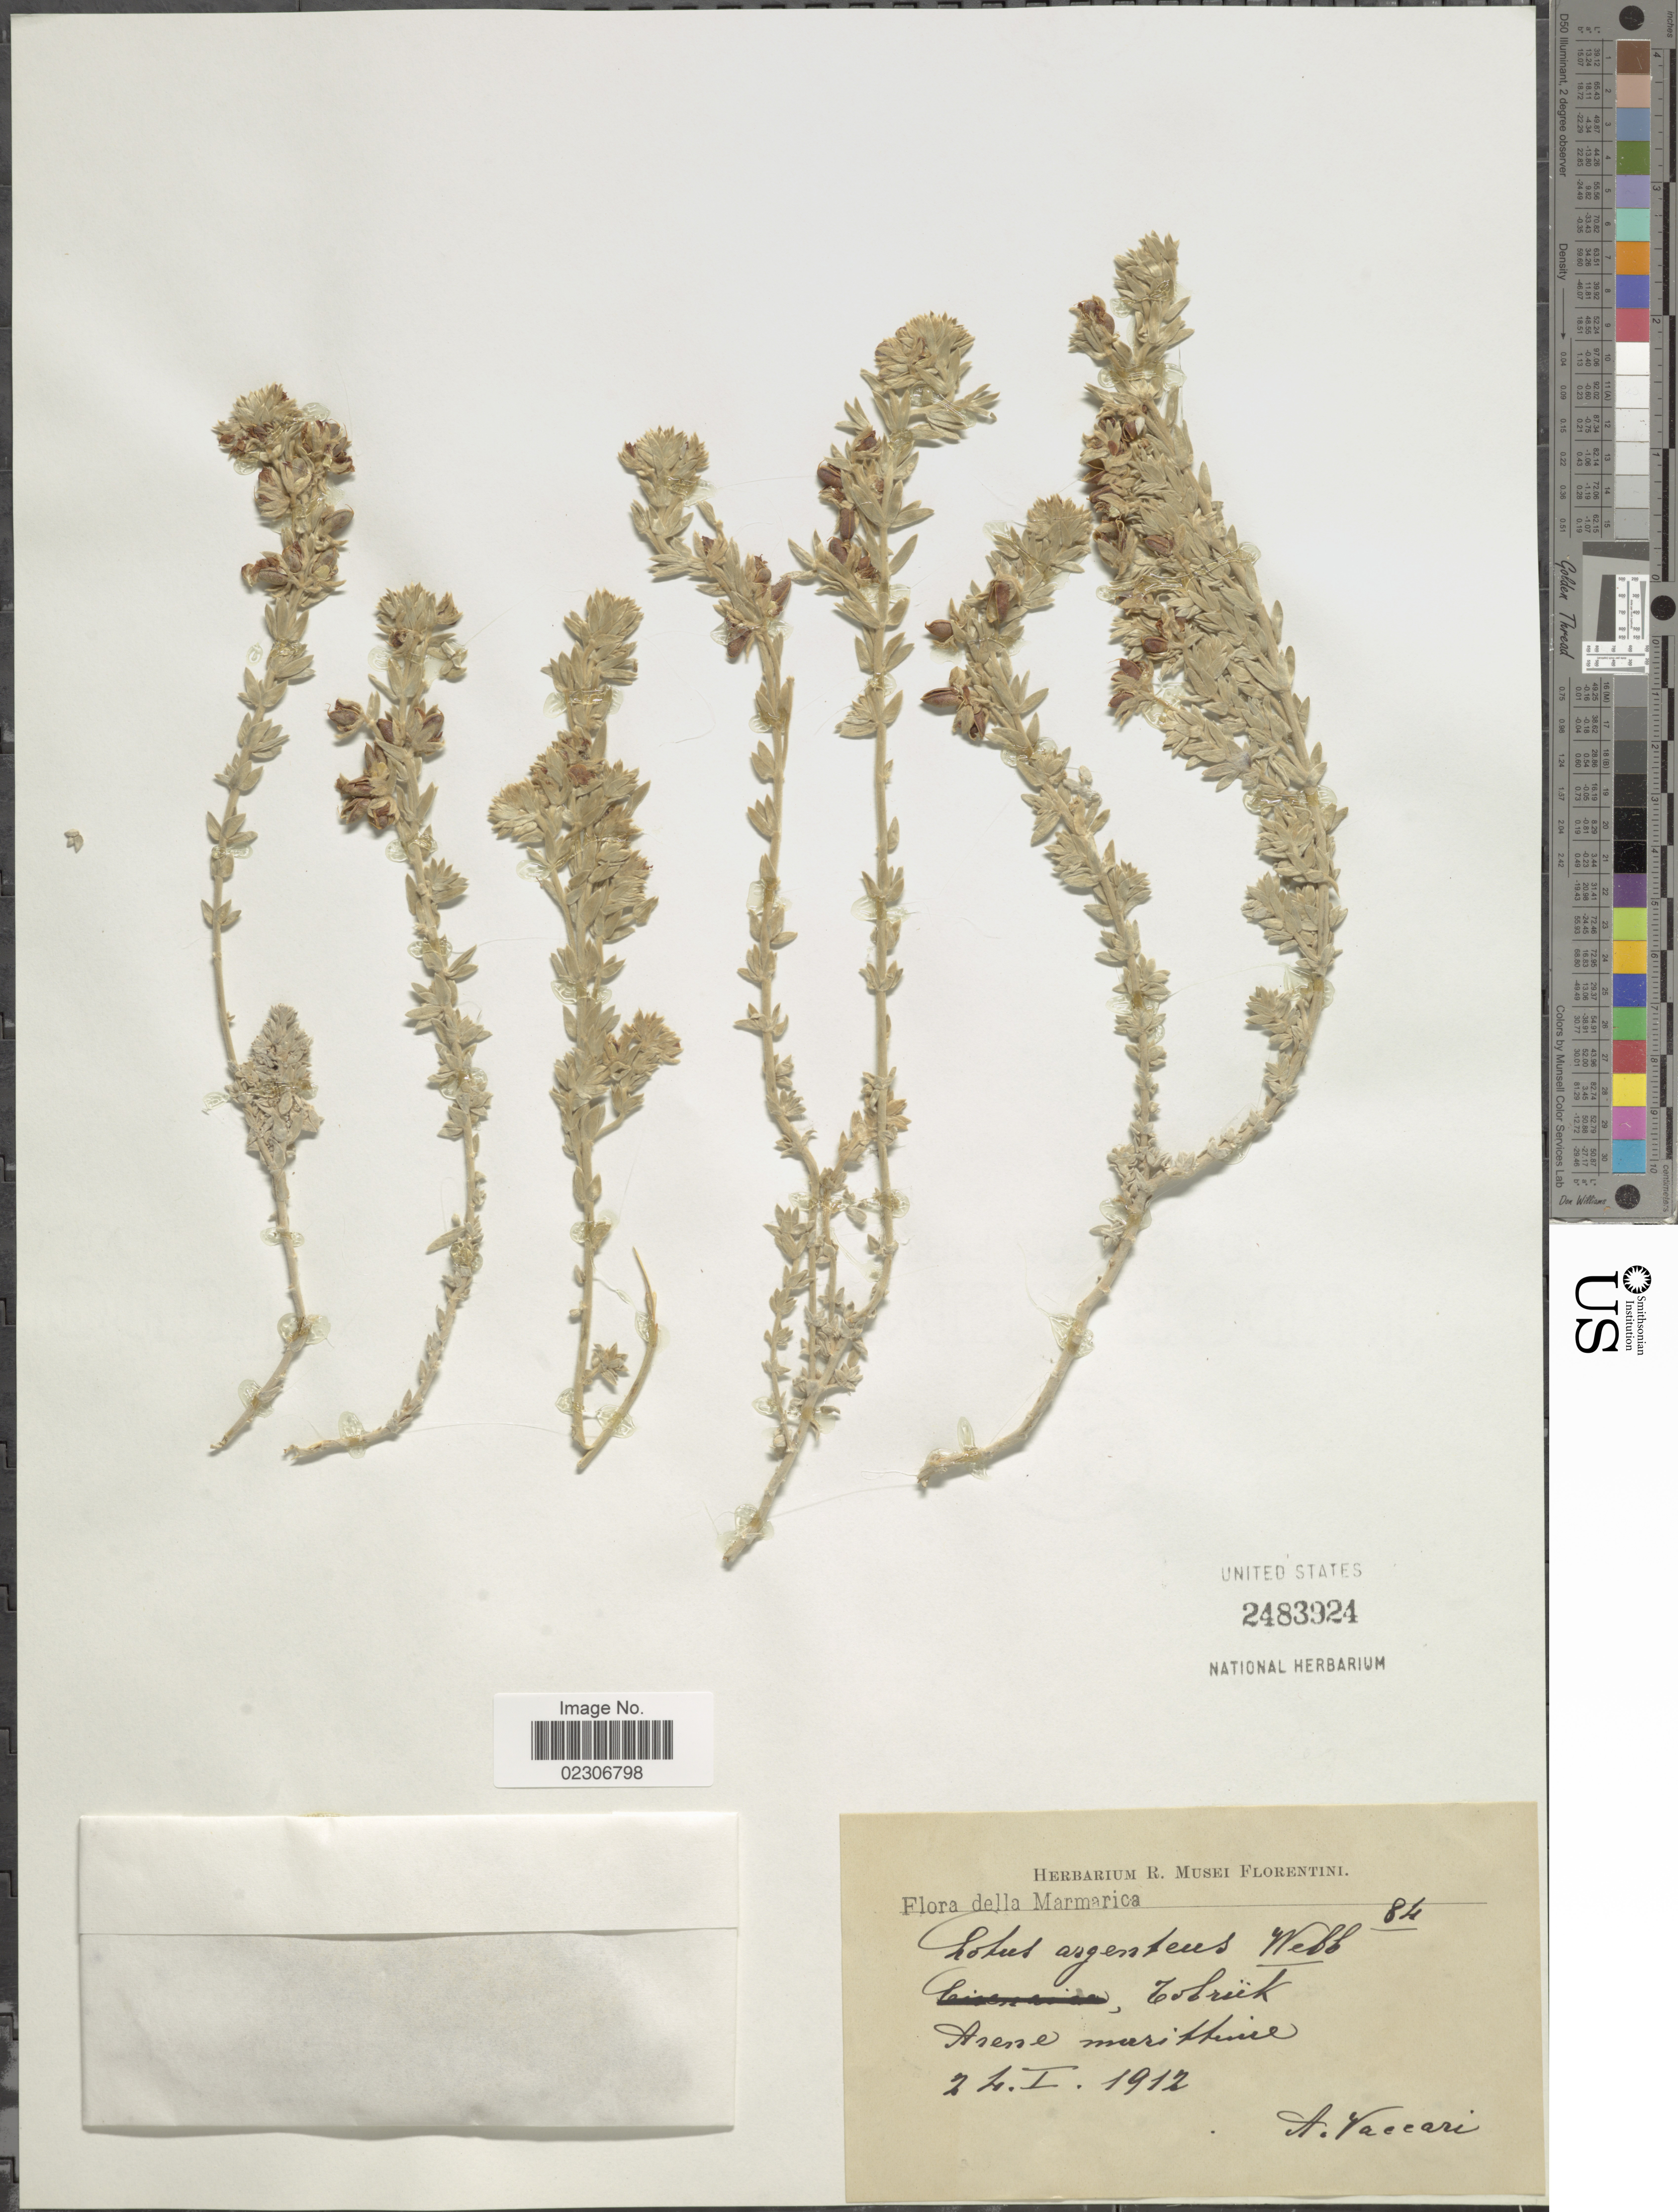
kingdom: Plantae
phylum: Tracheophyta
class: Magnoliopsida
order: Fabales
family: Fabaceae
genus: Lotus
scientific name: Lotus argenteus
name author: (L.) Brot.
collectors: A. Vaccari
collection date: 1912-01-24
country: Libya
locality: Tobruk, Arene marittime.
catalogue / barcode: US 2483924